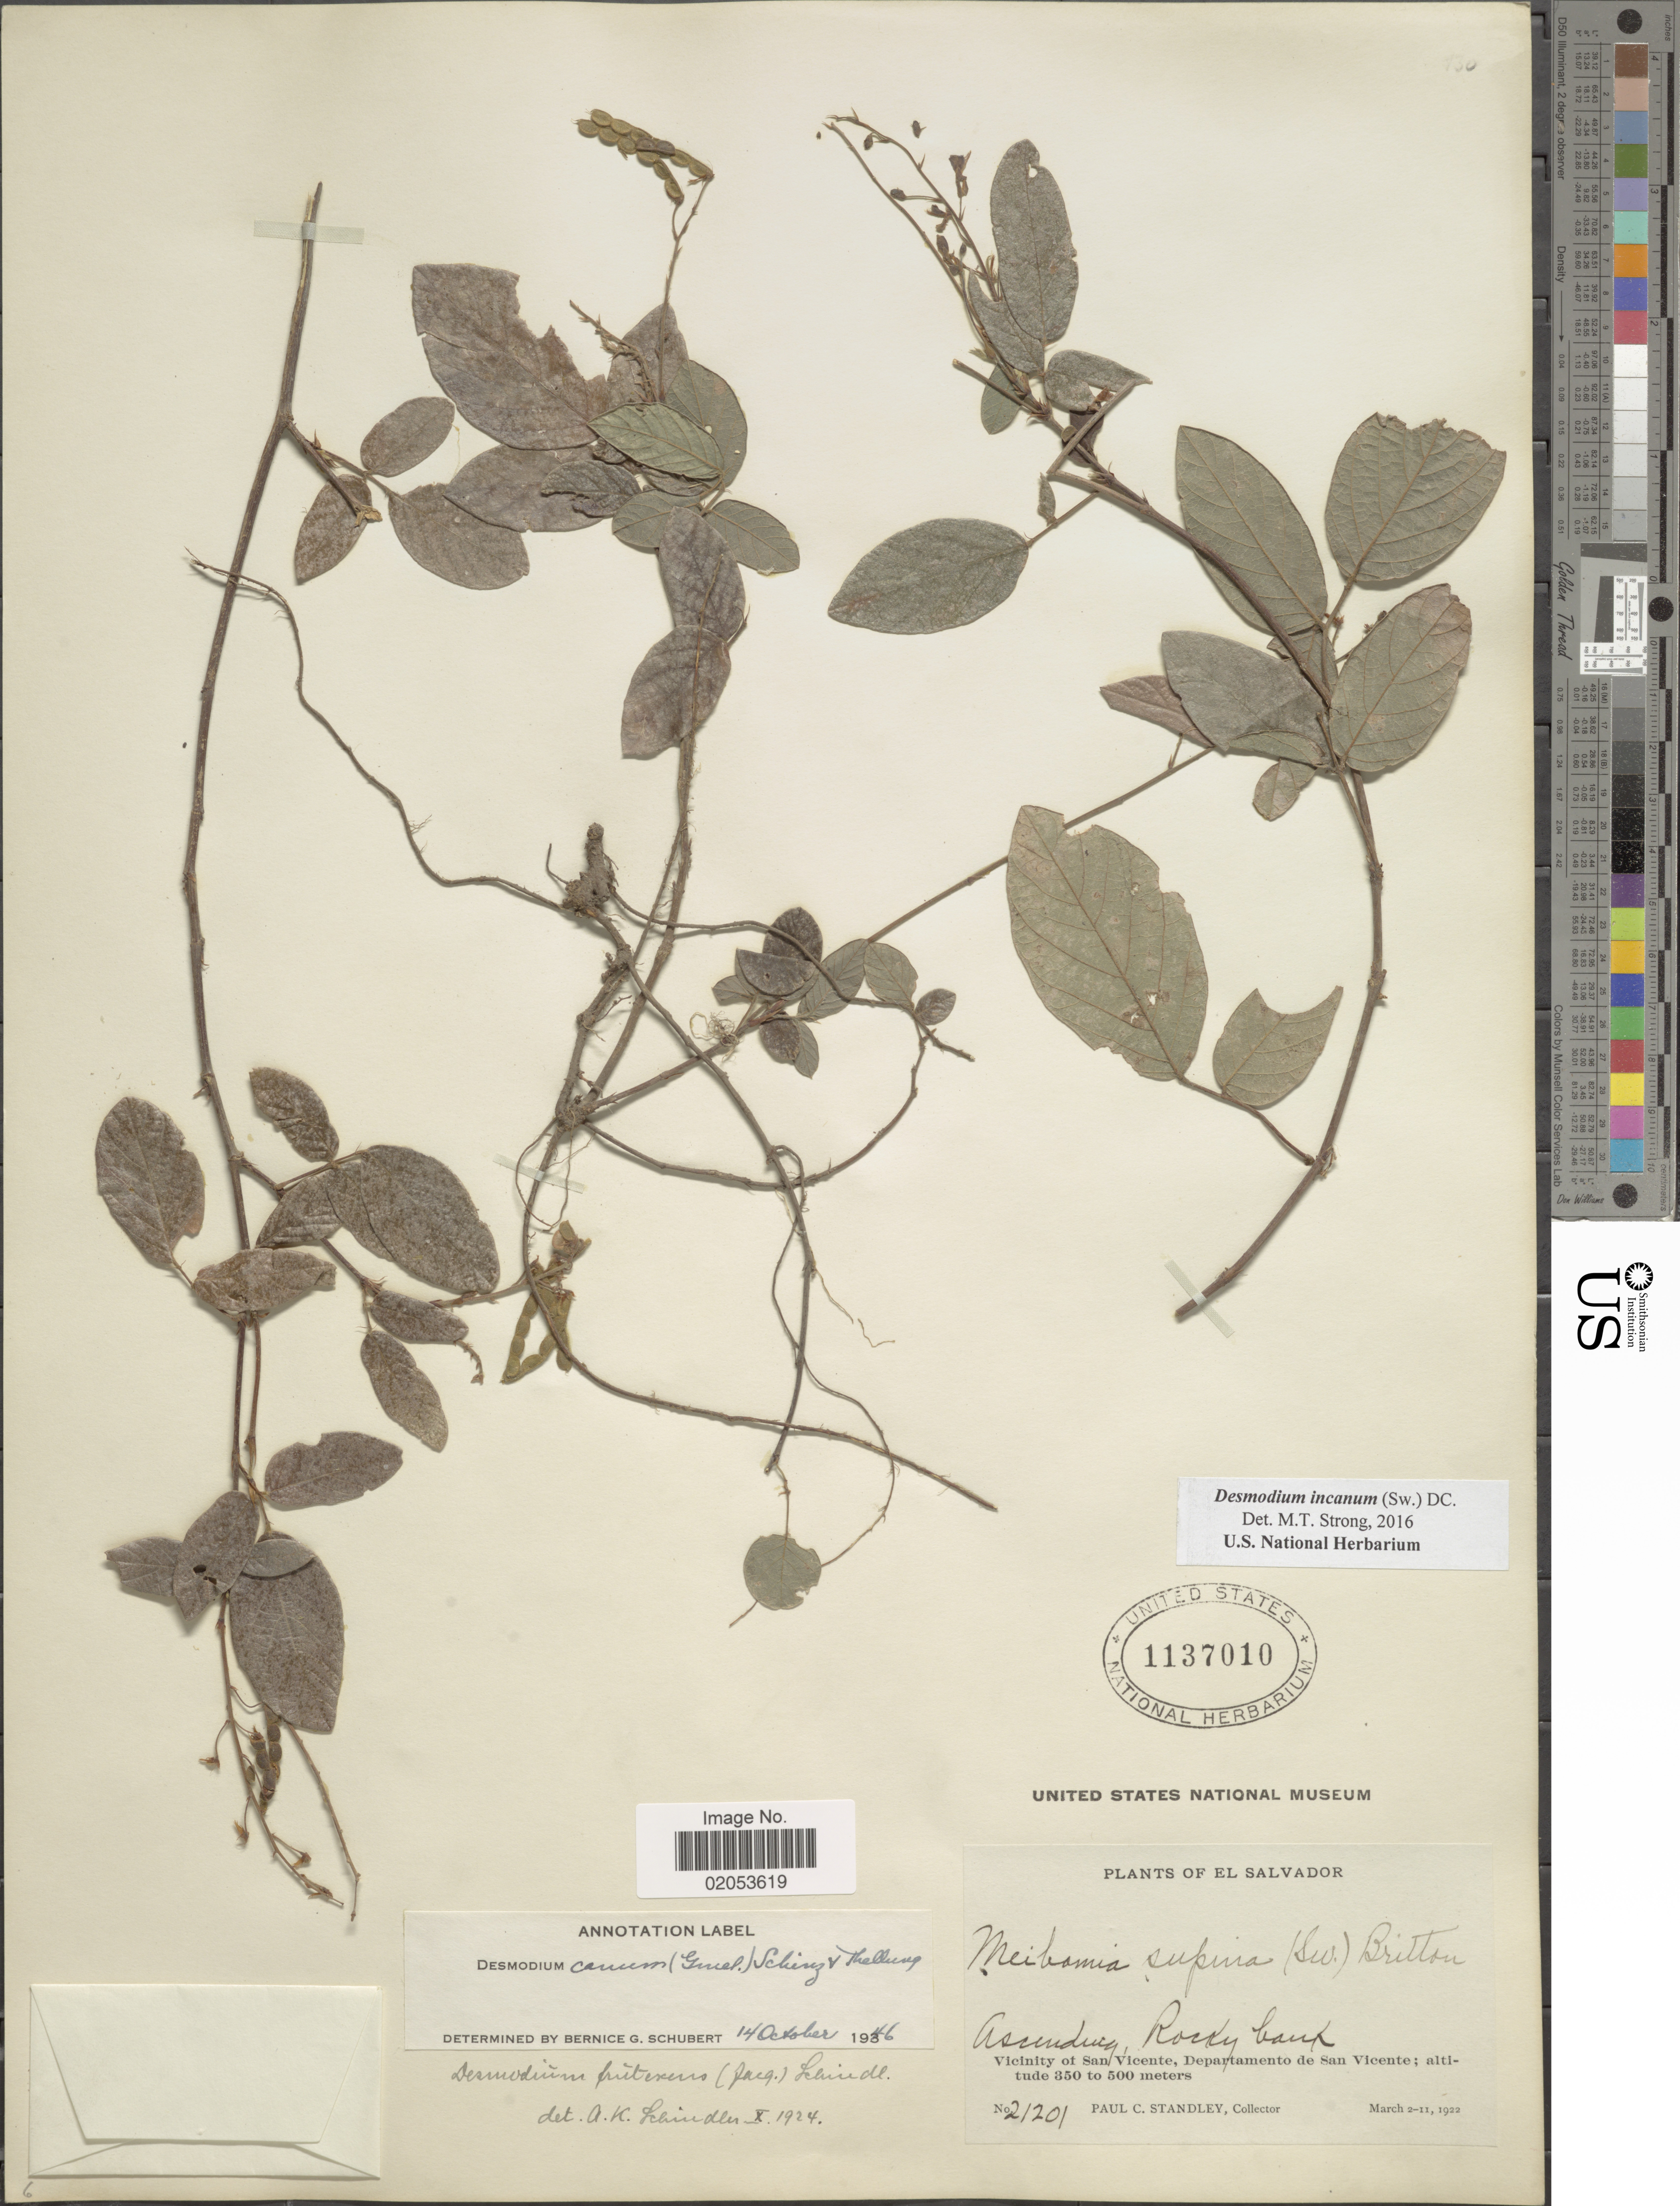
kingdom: Plantae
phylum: Tracheophyta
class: Magnoliopsida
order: Fabales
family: Fabaceae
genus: Desmodium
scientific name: Desmodium incanum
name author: (Sw.) DC.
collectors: P. C. Standley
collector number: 21201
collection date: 1922-03-02/1922-03-11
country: El Salvador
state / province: San Vincente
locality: Rocky bank, vicinity of San Vicente, Departamente de San Vicento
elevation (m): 350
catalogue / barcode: US 1137010